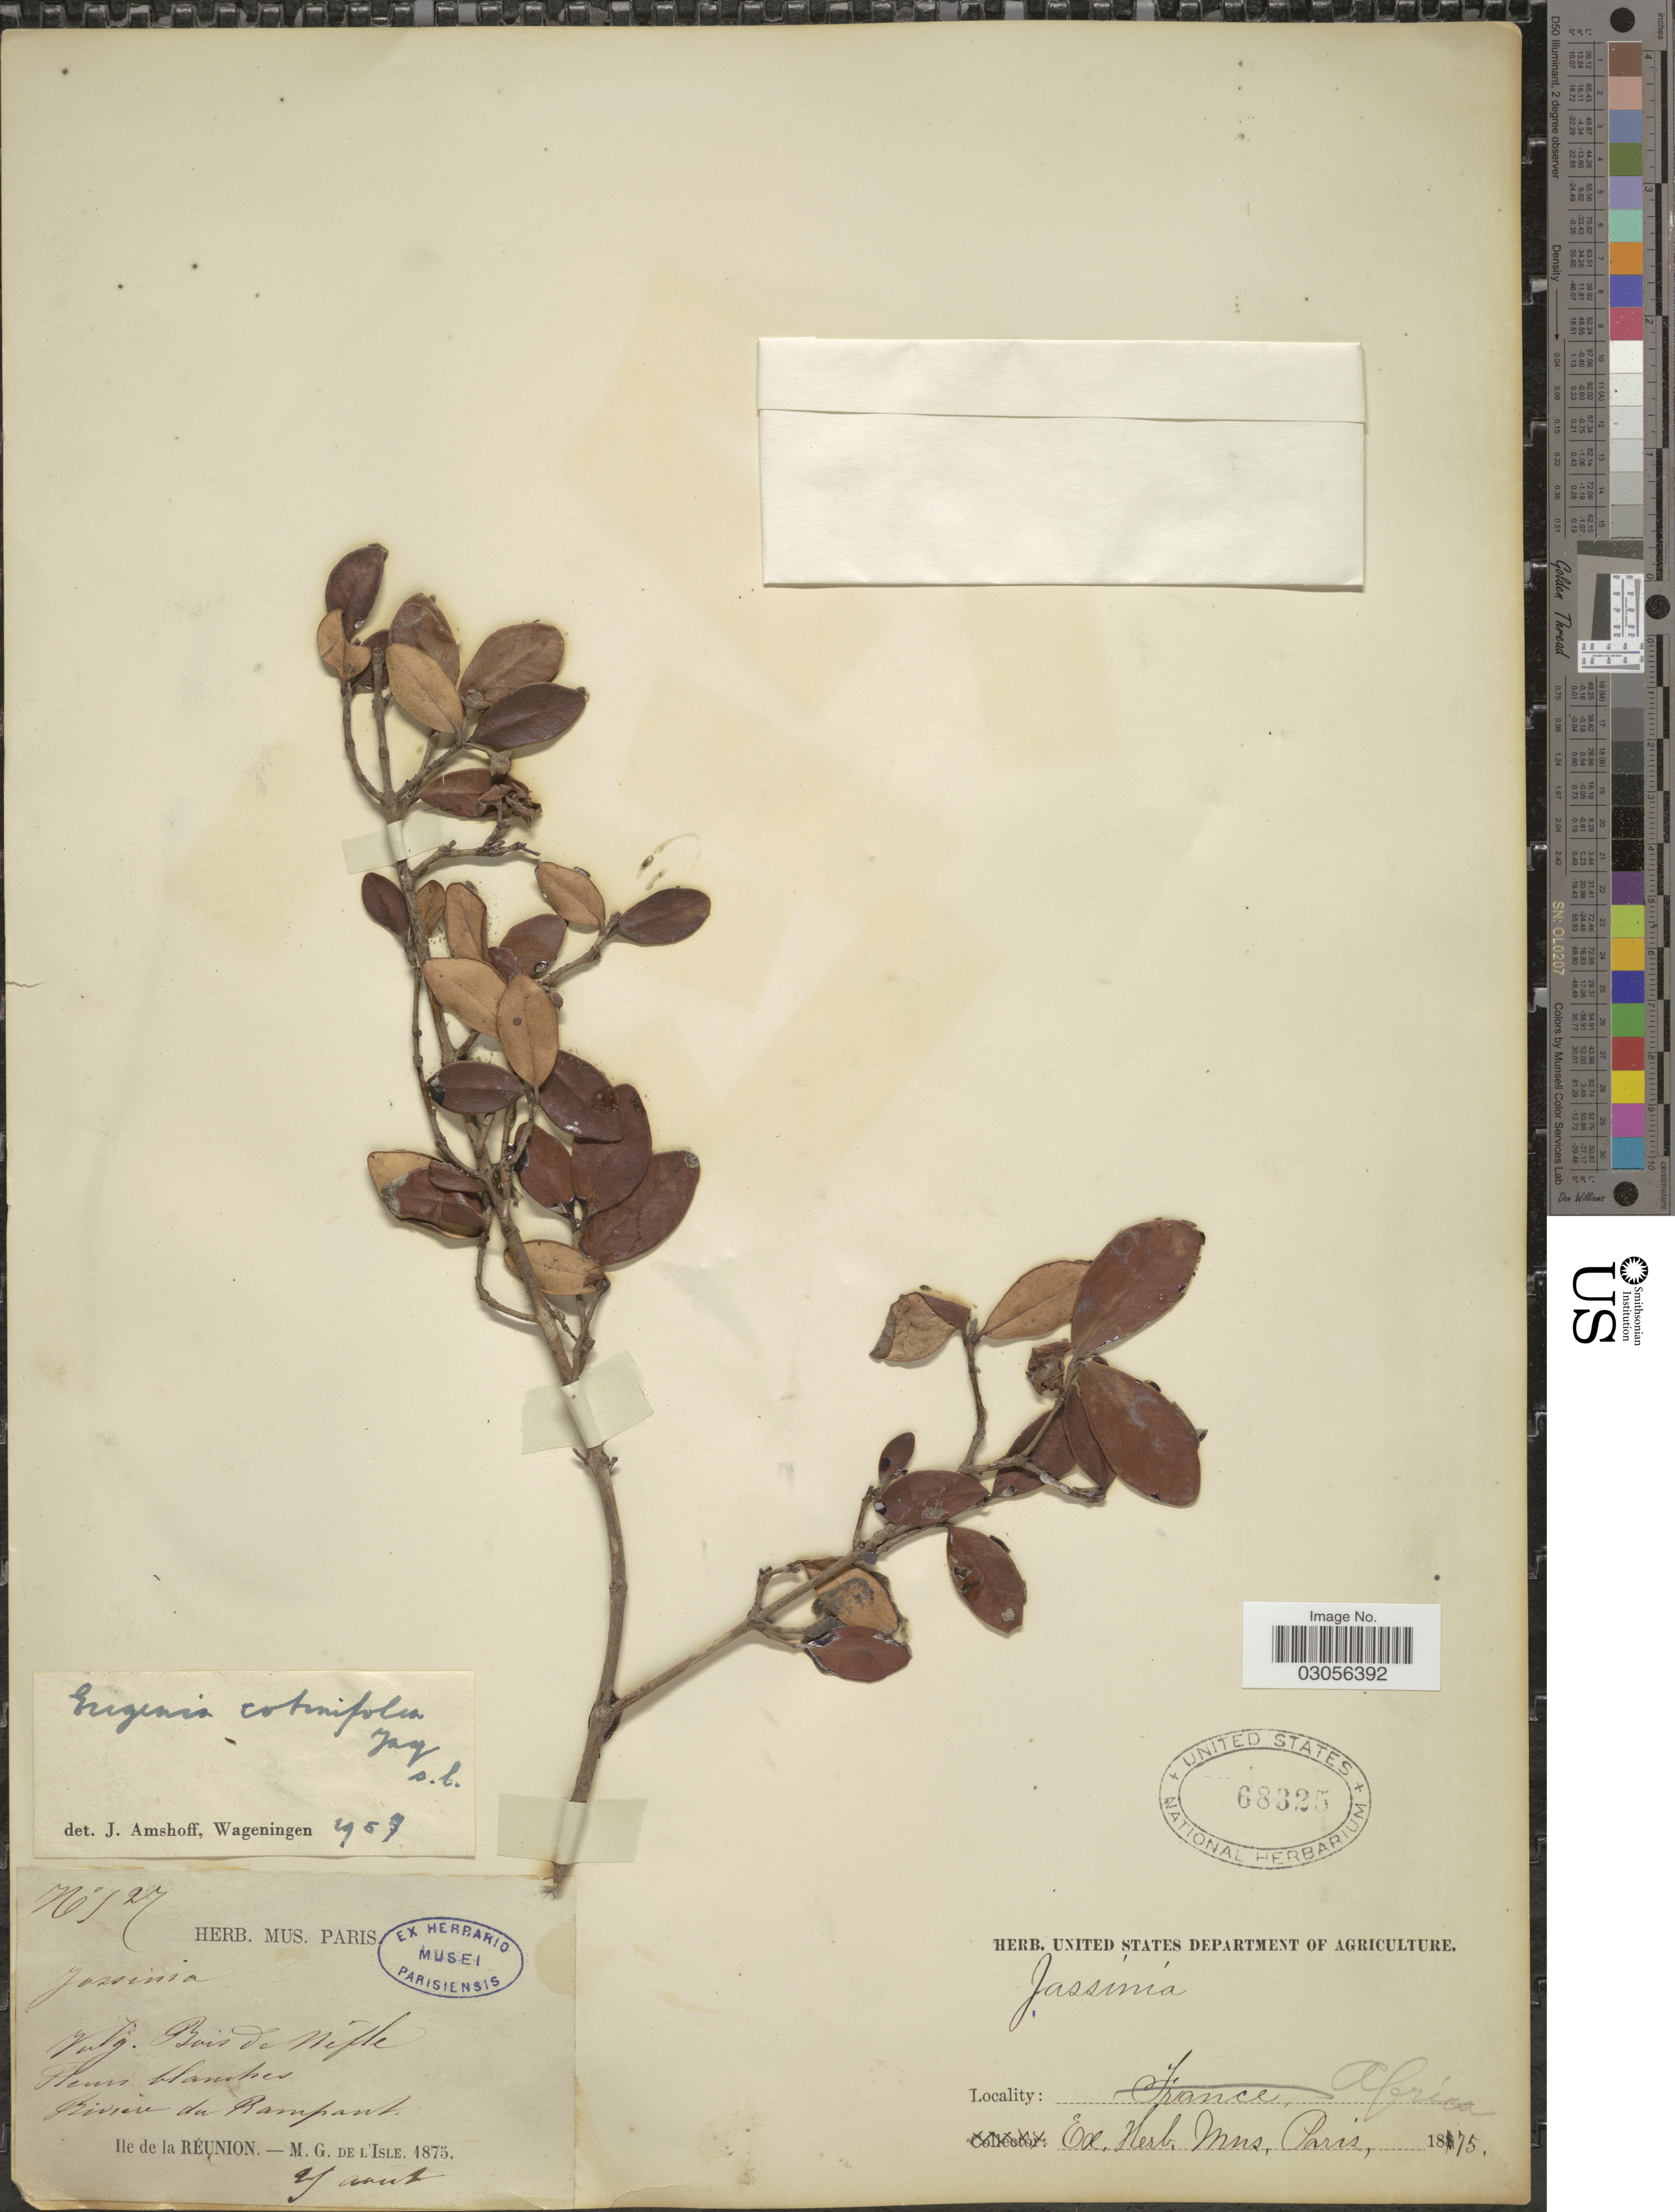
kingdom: Plantae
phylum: Tracheophyta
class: Magnoliopsida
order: Myrtales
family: Myrtaceae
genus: Eugenia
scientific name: Eugenia cotinifolia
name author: Jacq.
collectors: M. L'Isle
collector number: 127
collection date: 1875-08-29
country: Reunion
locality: Riviere du Rampant, Ile de la Réunion.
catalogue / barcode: US 68325